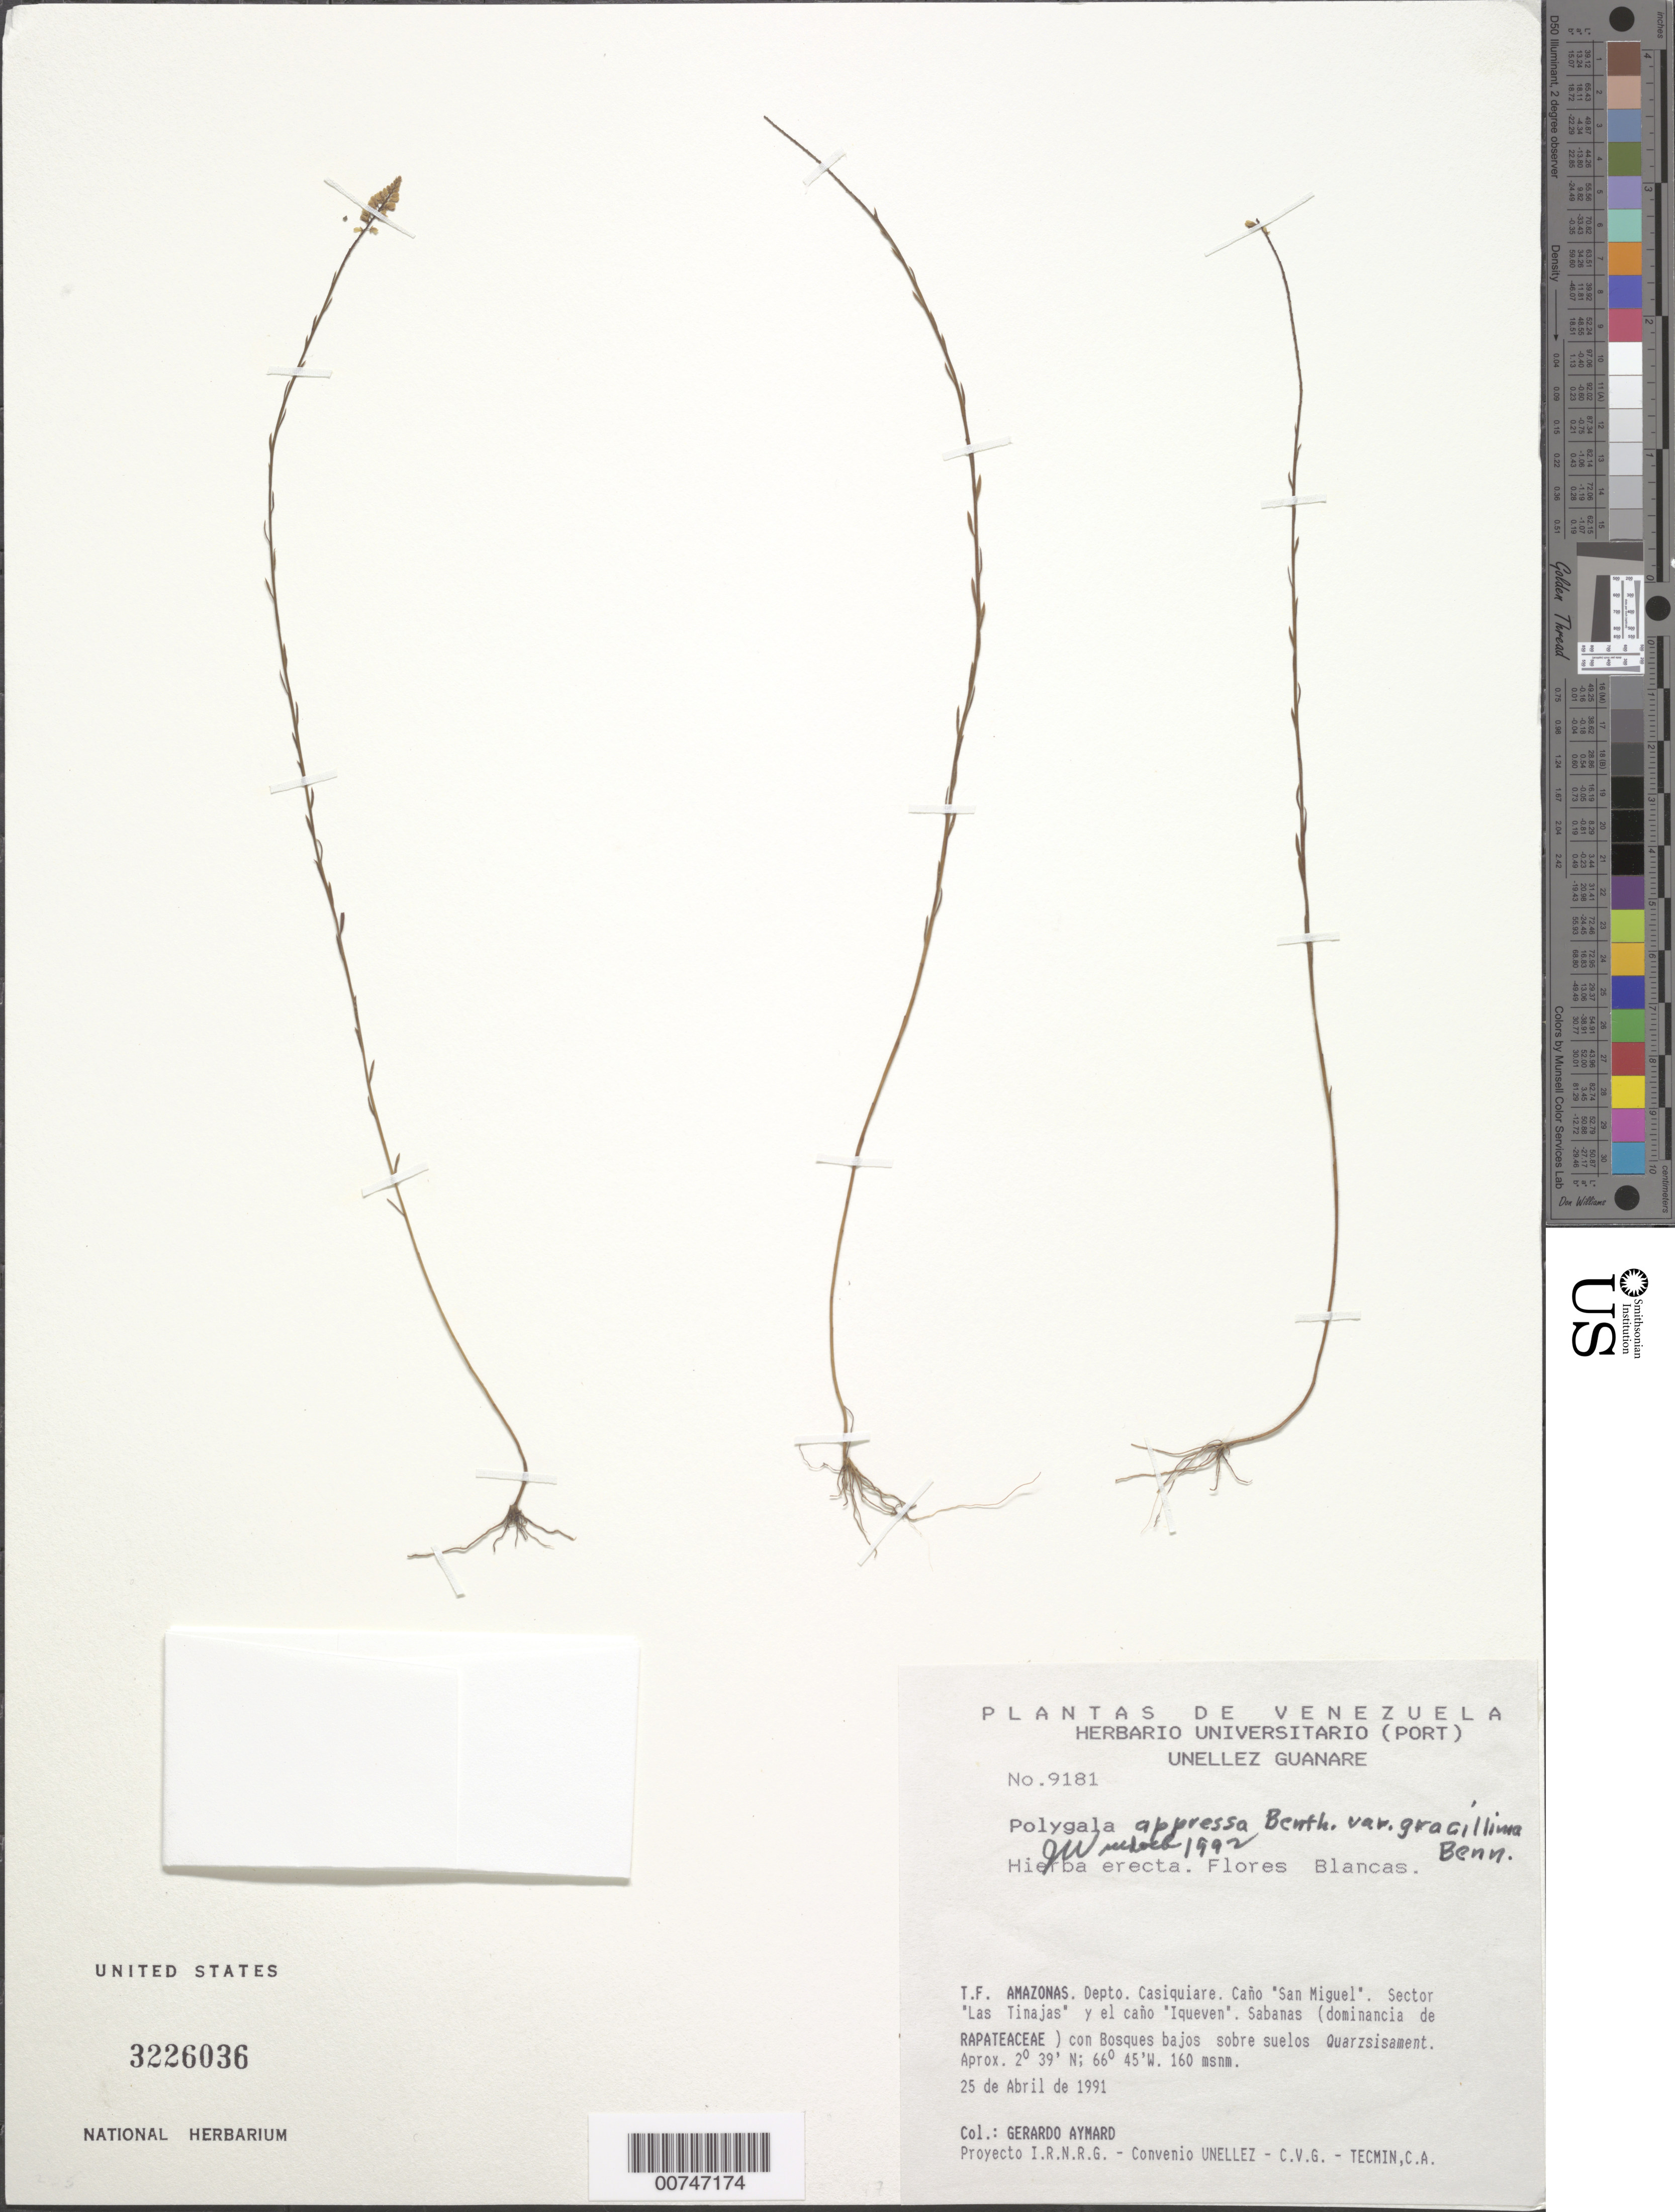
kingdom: Plantae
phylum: Tracheophyta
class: Magnoliopsida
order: Fabales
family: Polygalaceae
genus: Polygala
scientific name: Polygala appressa var. gracillima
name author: (S. Watson) A.W. Benn.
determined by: Wurdack, John J., (US), US (UNITED STATES)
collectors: G. A. Aymard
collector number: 9181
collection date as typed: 25-Apr-91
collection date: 1991-04-25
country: Venezuela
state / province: Amazonas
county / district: Maroa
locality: Caño "San Miguel", sector Las Tianjas y Caño Iqueven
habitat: Sabanas (dominacia de Rapateacea) con Bosques bajos sobre suelos Quarzsisament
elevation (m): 160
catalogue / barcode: US 3226036